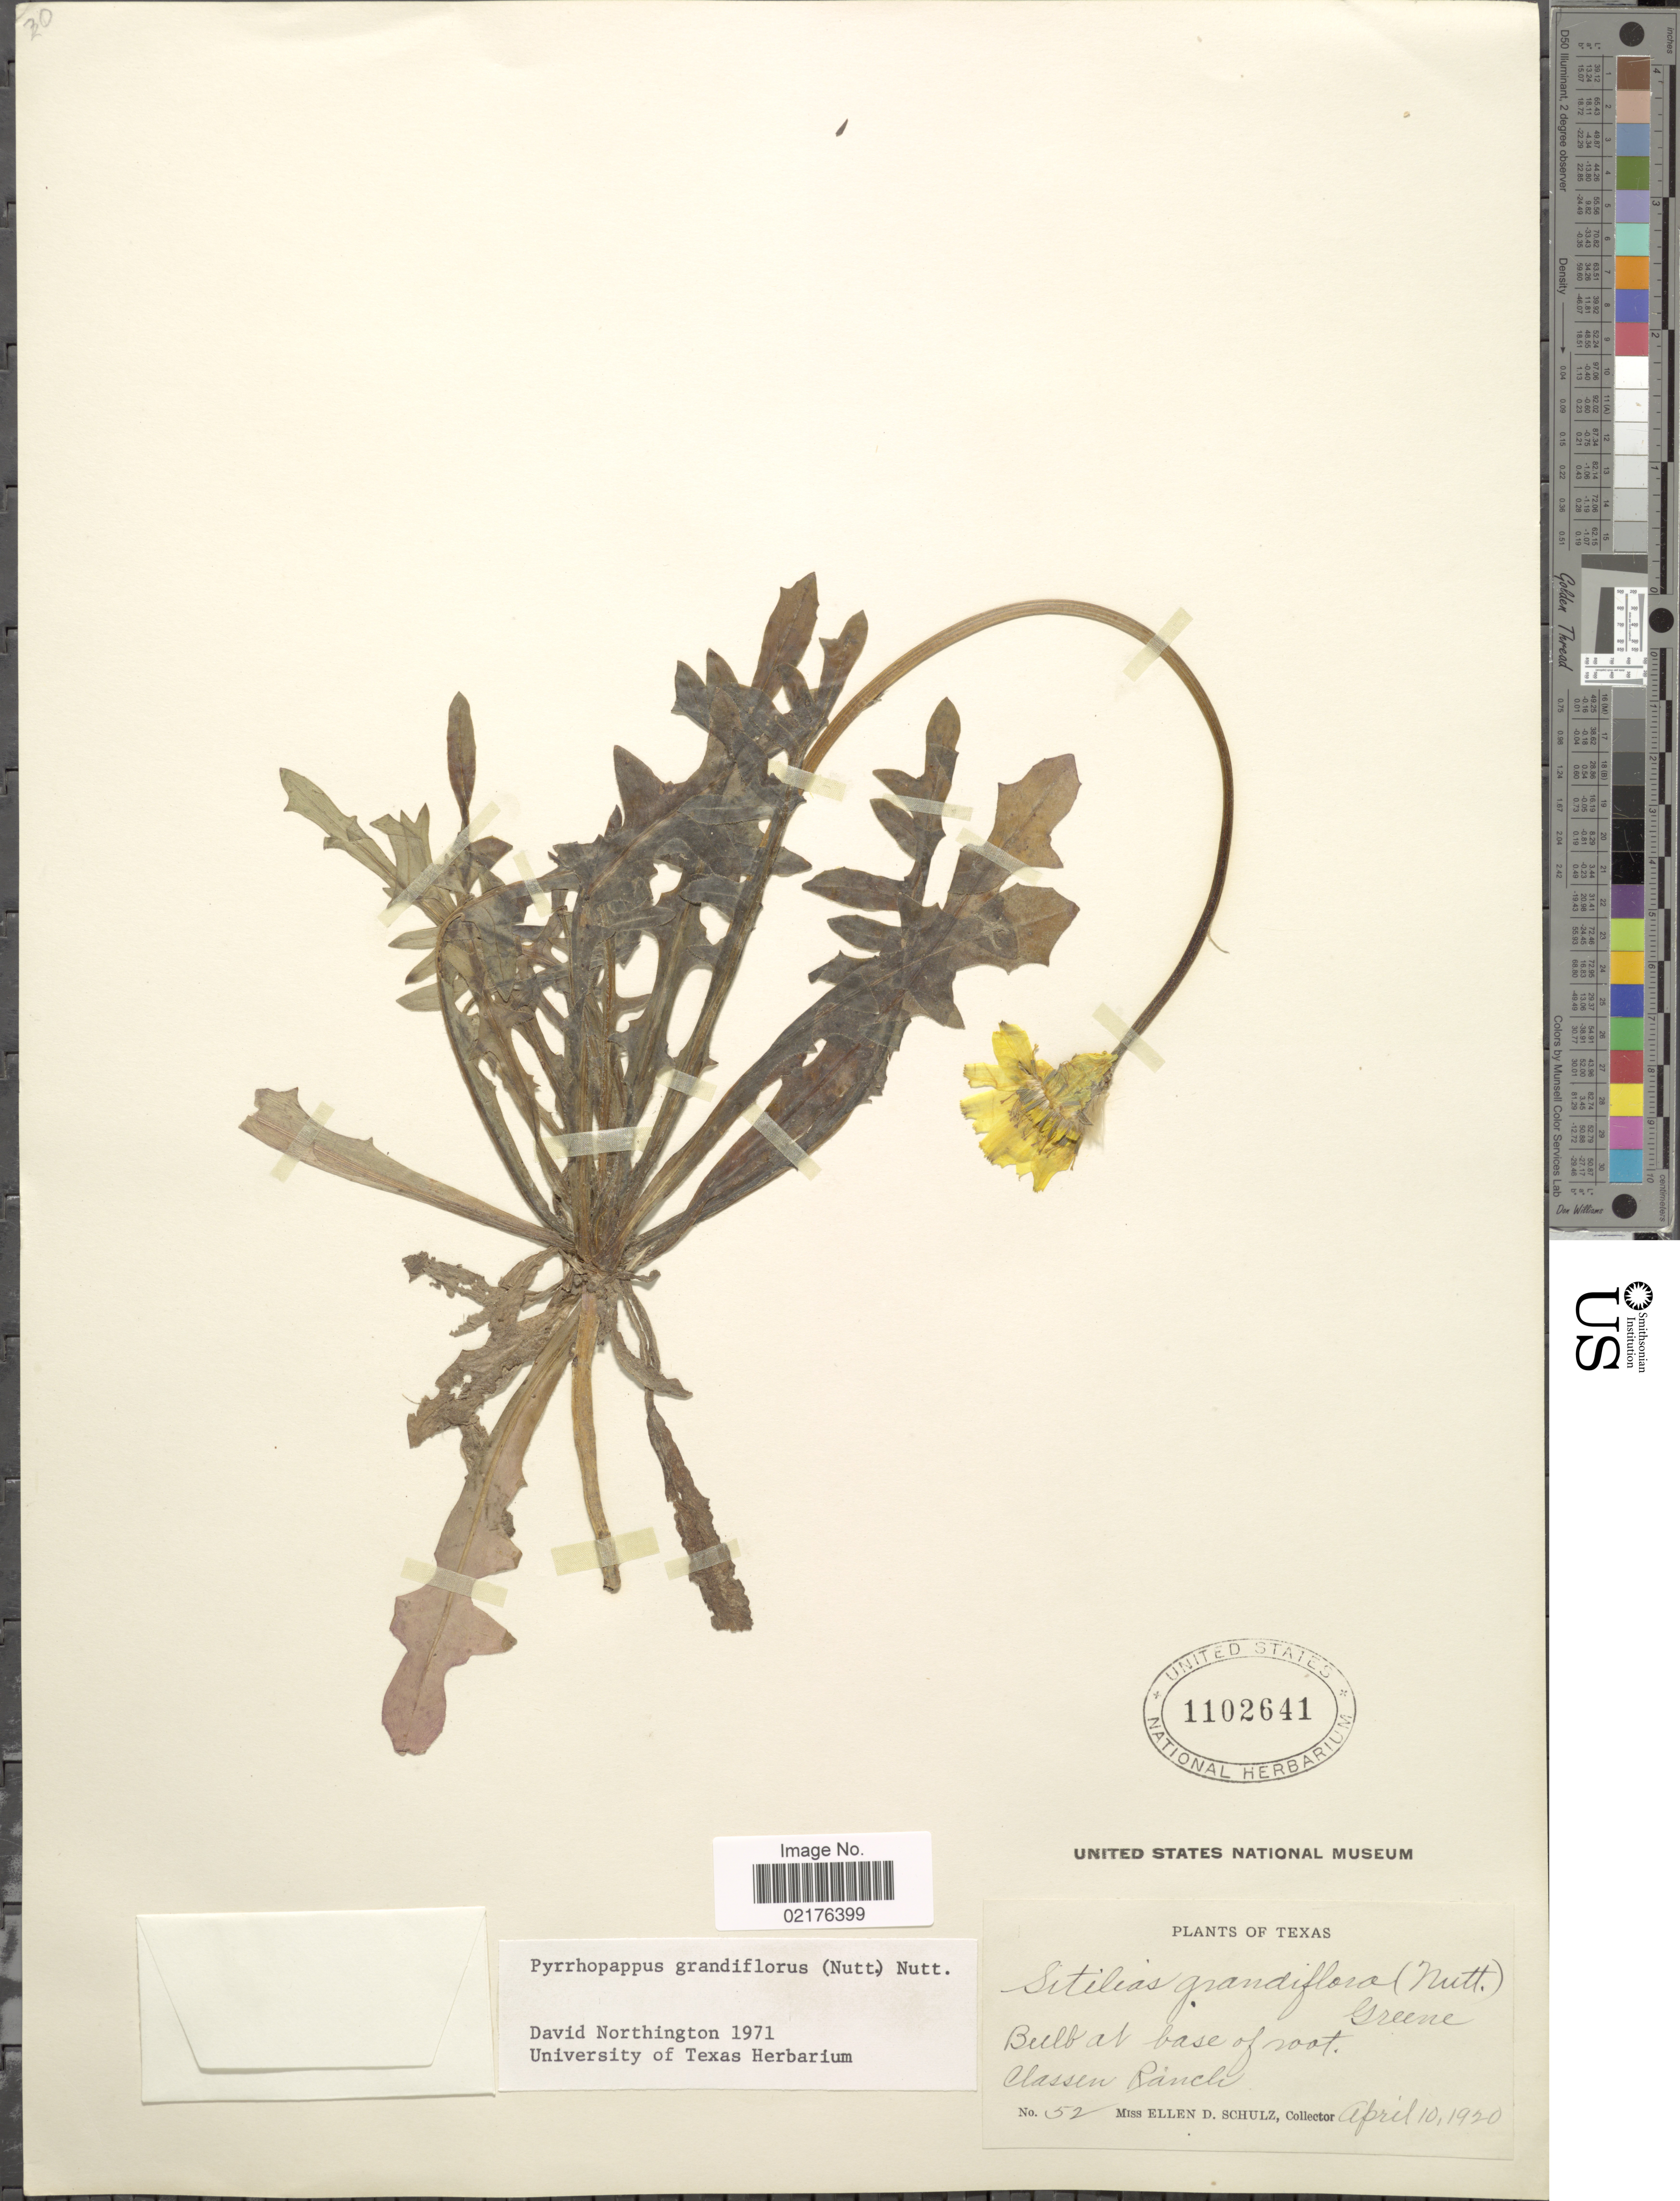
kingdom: Plantae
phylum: Tracheophyta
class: Magnoliopsida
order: Asterales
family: Asteraceae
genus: Pyrrhopappus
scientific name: Pyrrhopappus grandiflorus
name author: (Nutt.) Nutt.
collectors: E. D. Schulz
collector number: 52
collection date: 1920-04-10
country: United States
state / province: Texas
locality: Bulb at base of root, Classen Ranch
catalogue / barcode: US 1102641